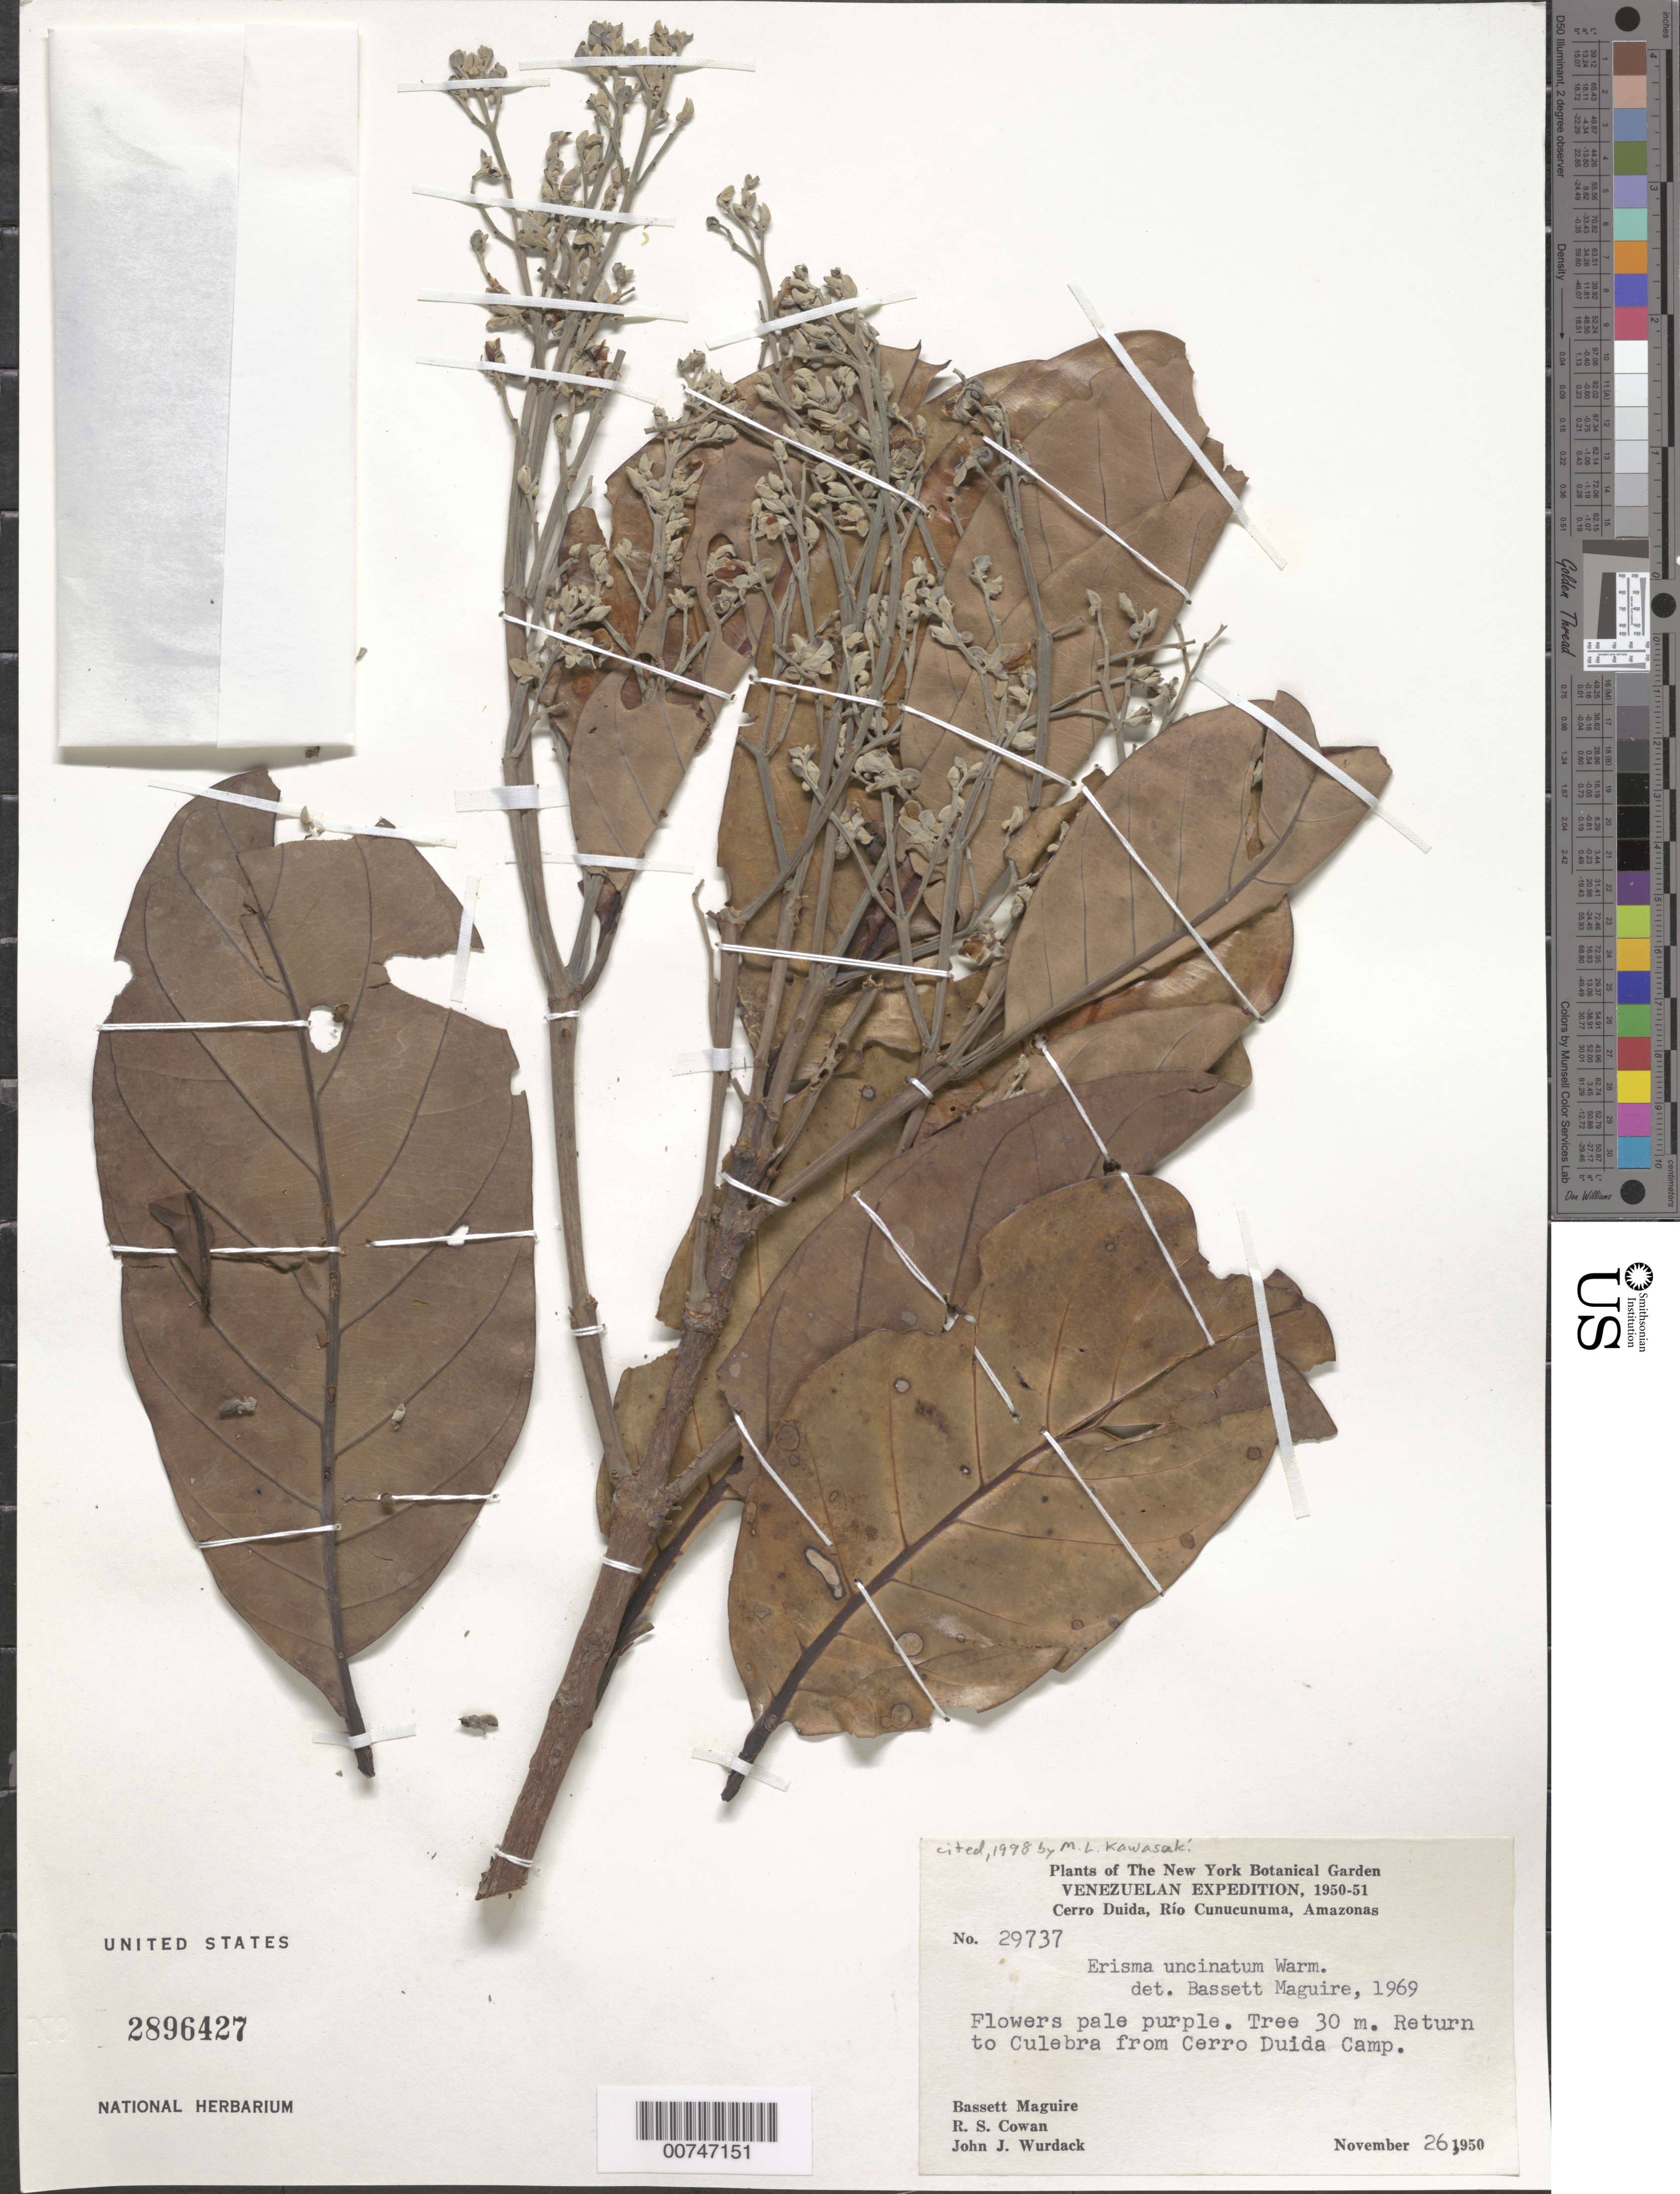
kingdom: Plantae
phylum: Tracheophyta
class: Magnoliopsida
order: Myrtales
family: Vochysiaceae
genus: Erisma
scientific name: Erisma uncinatum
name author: Warm.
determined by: Maguire, Bassett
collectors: B. Maguire, R. S. Cowan & J. J. Wurdack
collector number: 29737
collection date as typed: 26-Nov-50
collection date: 1950-11-26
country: Venezuela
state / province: Amazonas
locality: Cerro Duida, Río Cunucunuma, return to Culebra from Cerro Duida Camp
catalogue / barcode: US 2896427